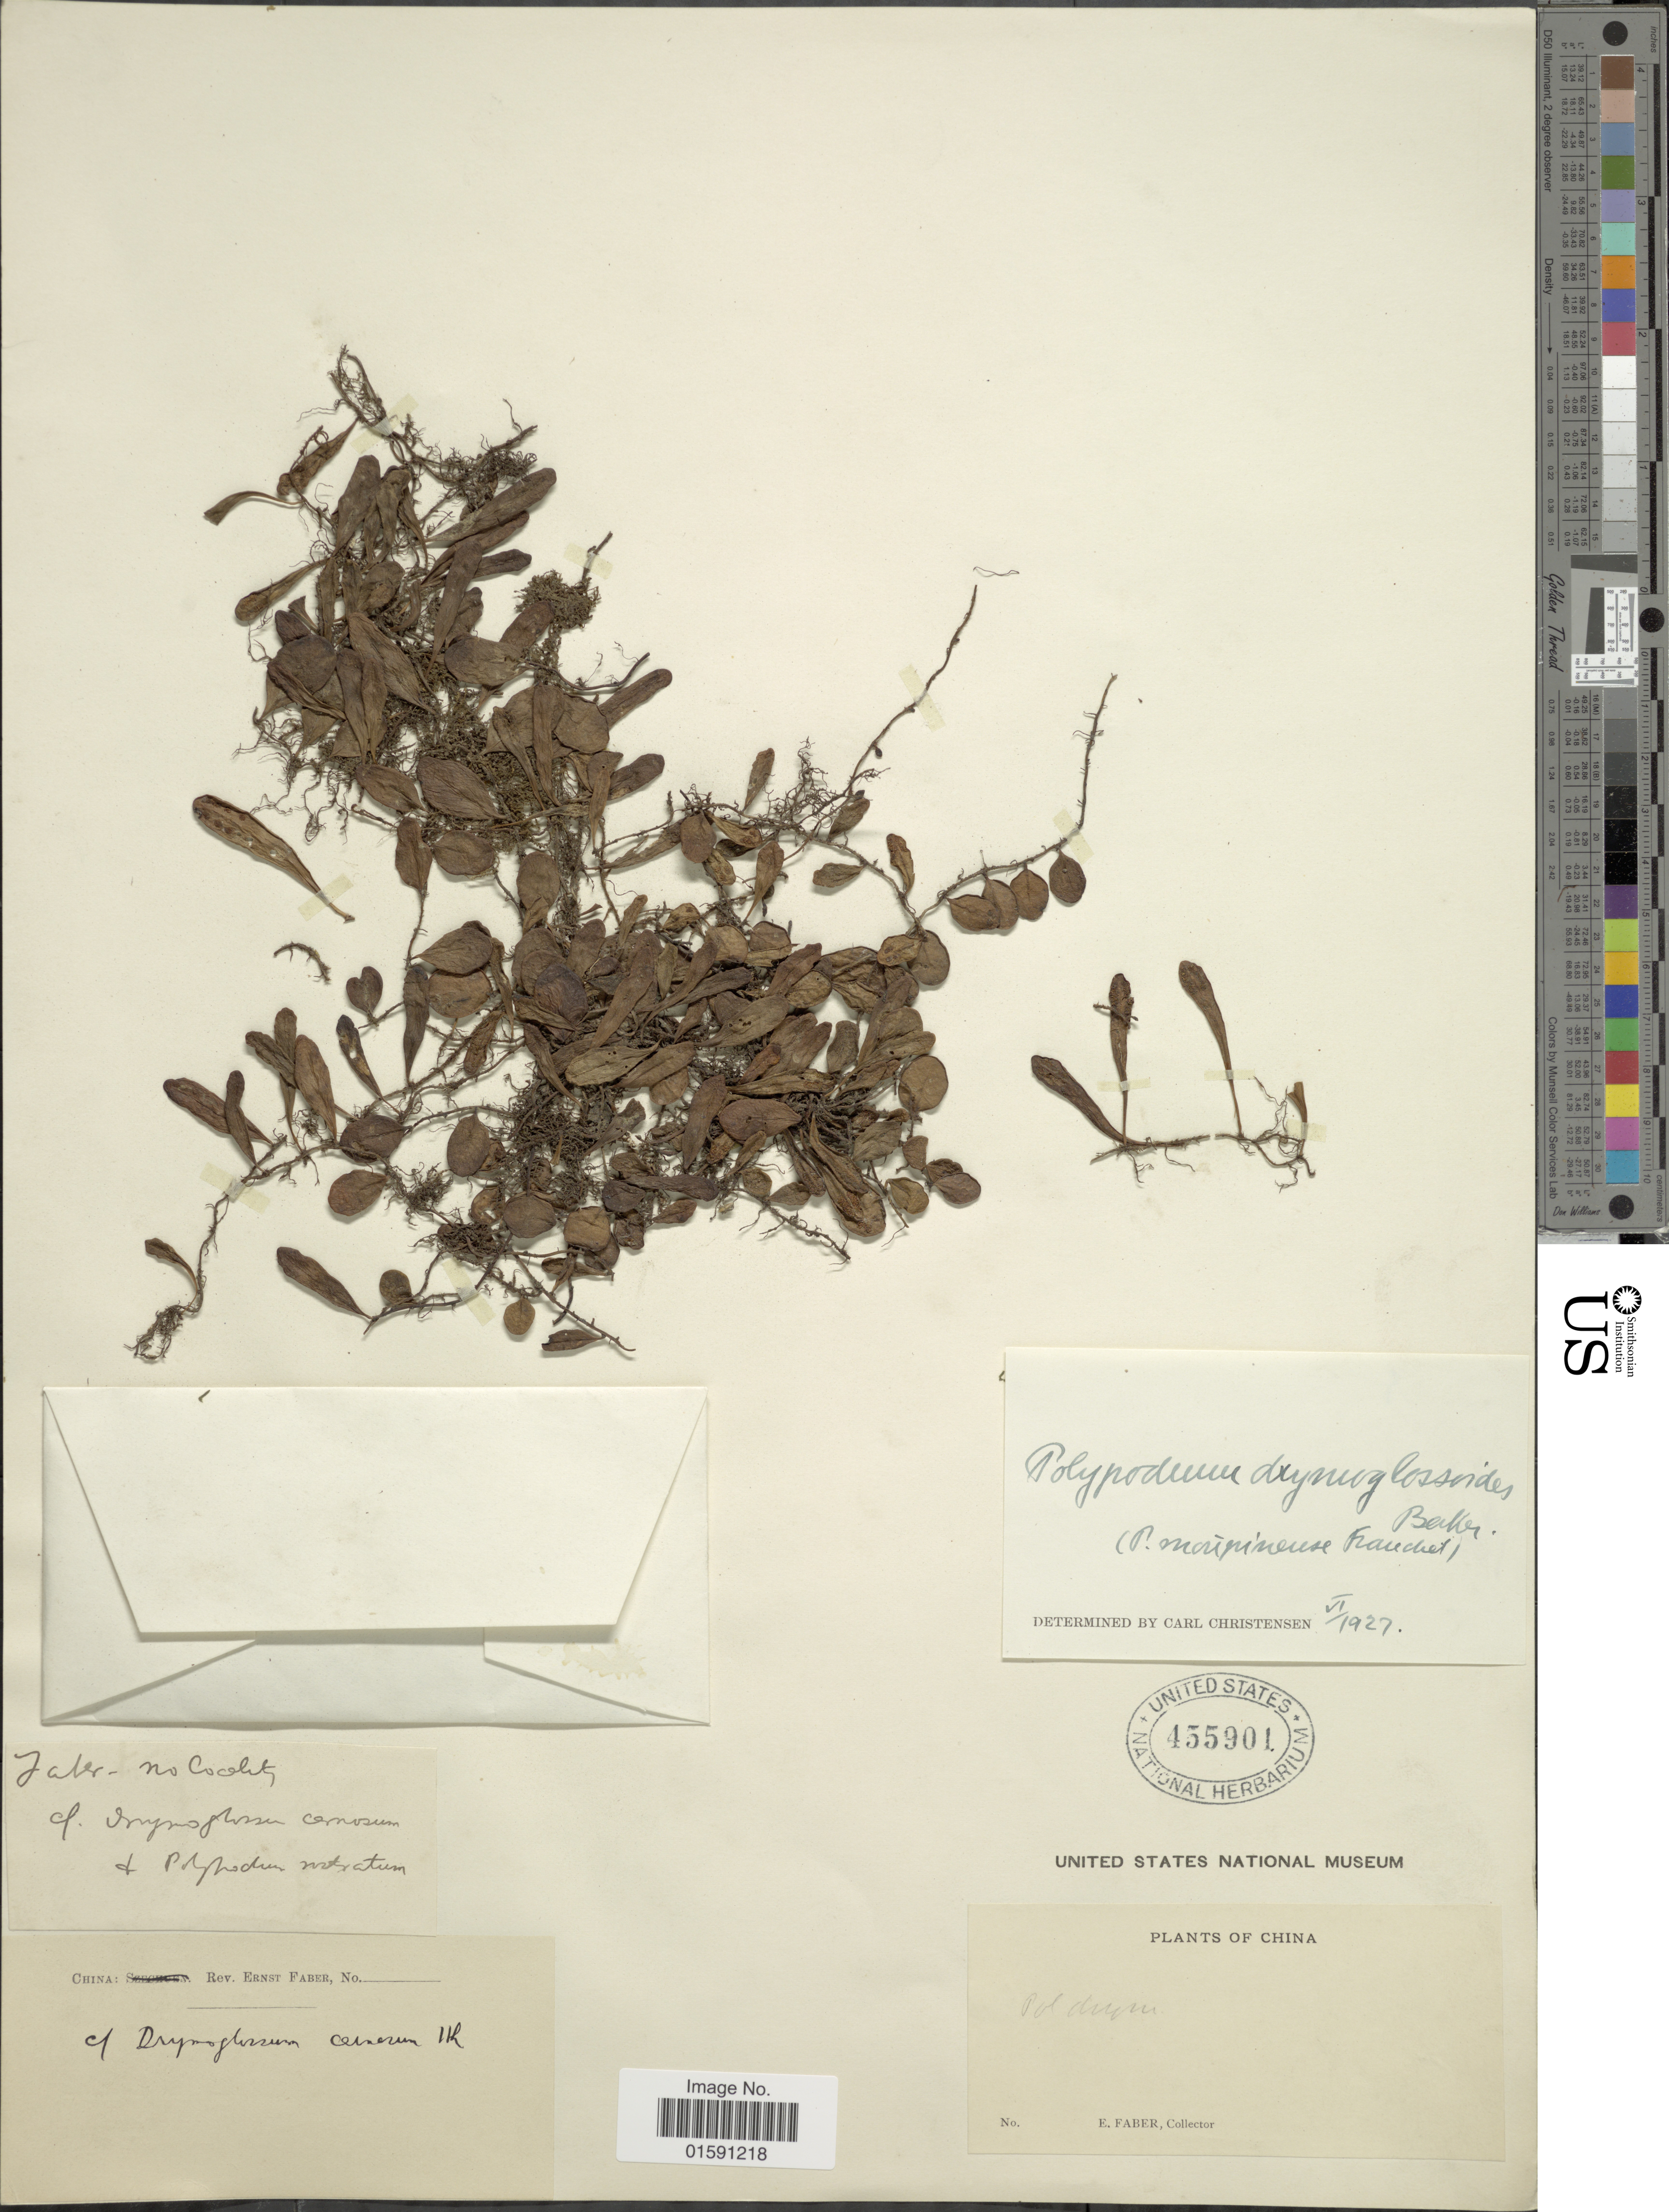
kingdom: Plantae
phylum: Tracheophyta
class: Polypodiopsida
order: Polypodiales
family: Polypodiaceae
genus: Selliguea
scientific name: Selliguea drymoglossoides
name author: (Baker)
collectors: E. Faber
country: China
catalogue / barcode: US 455901